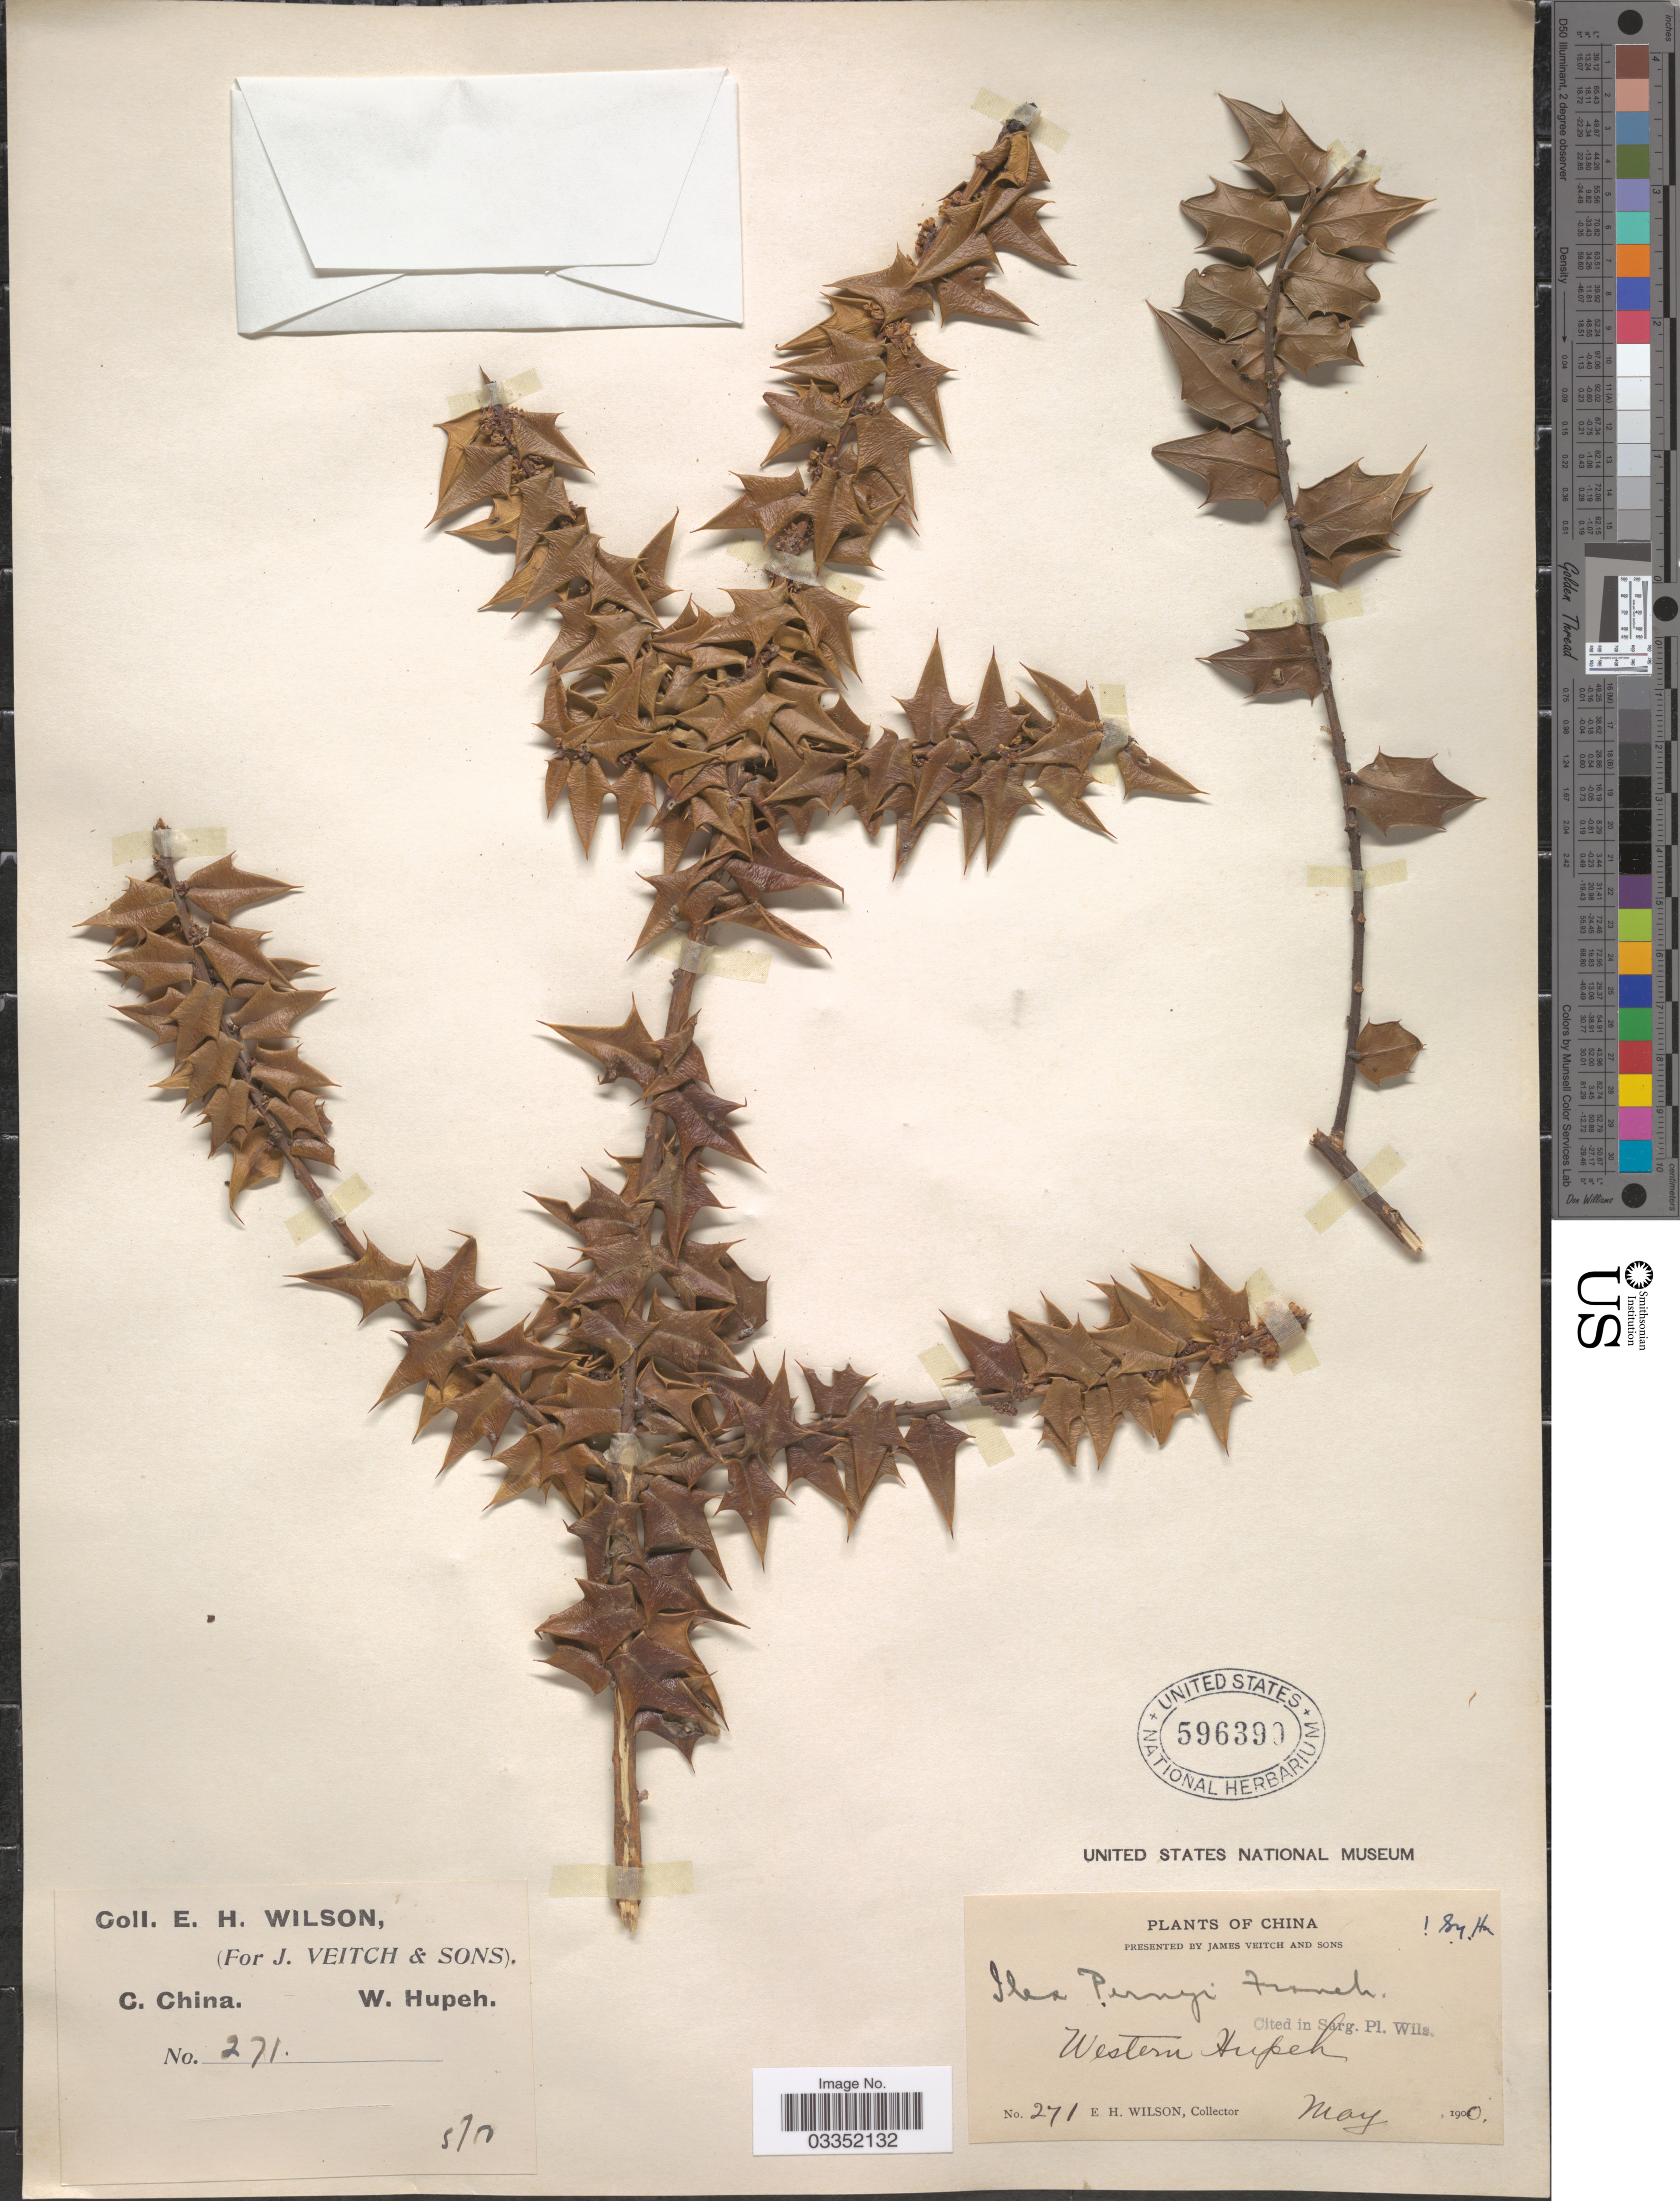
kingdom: Plantae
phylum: Tracheophyta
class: Magnoliopsida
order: Aquifoliales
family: Aquifoliaceae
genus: Ilex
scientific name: Ilex pernyi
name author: Franch.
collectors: E. Wilson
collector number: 271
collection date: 1900-05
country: China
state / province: Hubei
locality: C. China, Western Hupeh.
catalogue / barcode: US 596390